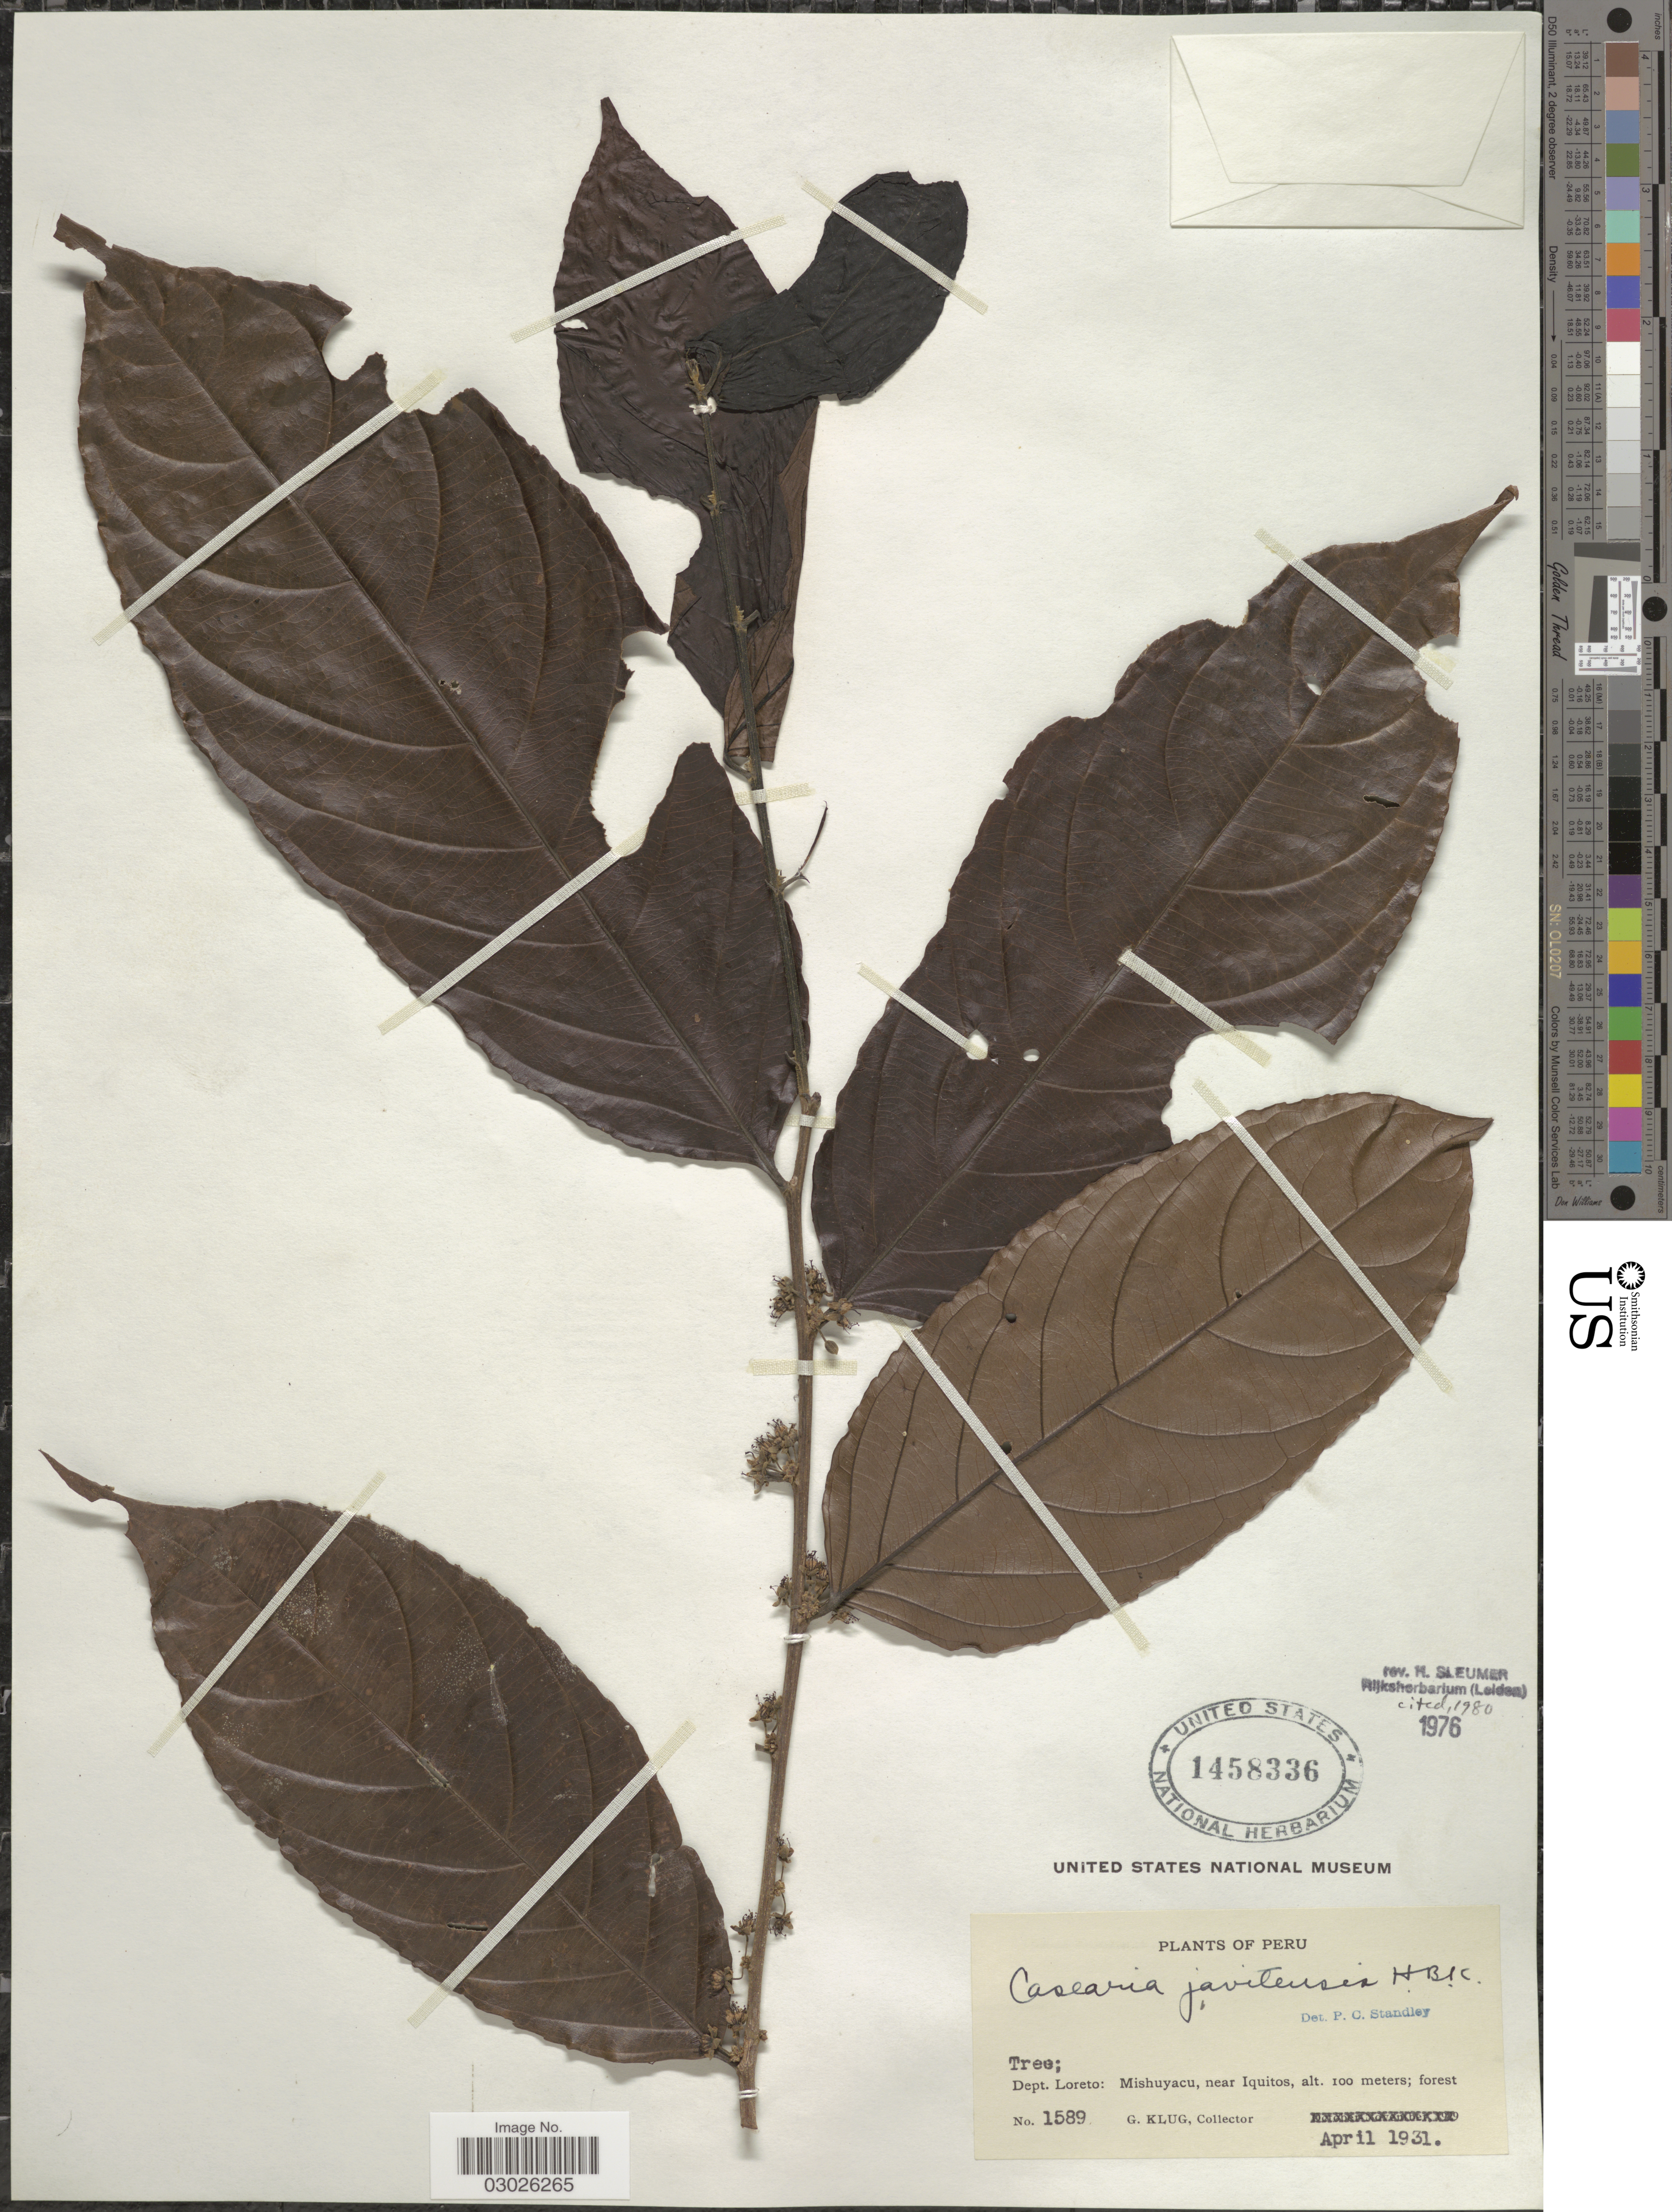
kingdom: Plantae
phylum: Tracheophyta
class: Magnoliopsida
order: Malpighiales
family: Salicaceae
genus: Piparea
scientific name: Piparea multiflora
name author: C.F. Gaertn.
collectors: G. Klug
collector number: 1589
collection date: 1931-04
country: Peru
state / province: Loreto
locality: Dept. Loreto: Mishuyacu, near Iquitos.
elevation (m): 100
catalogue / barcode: US 1458336